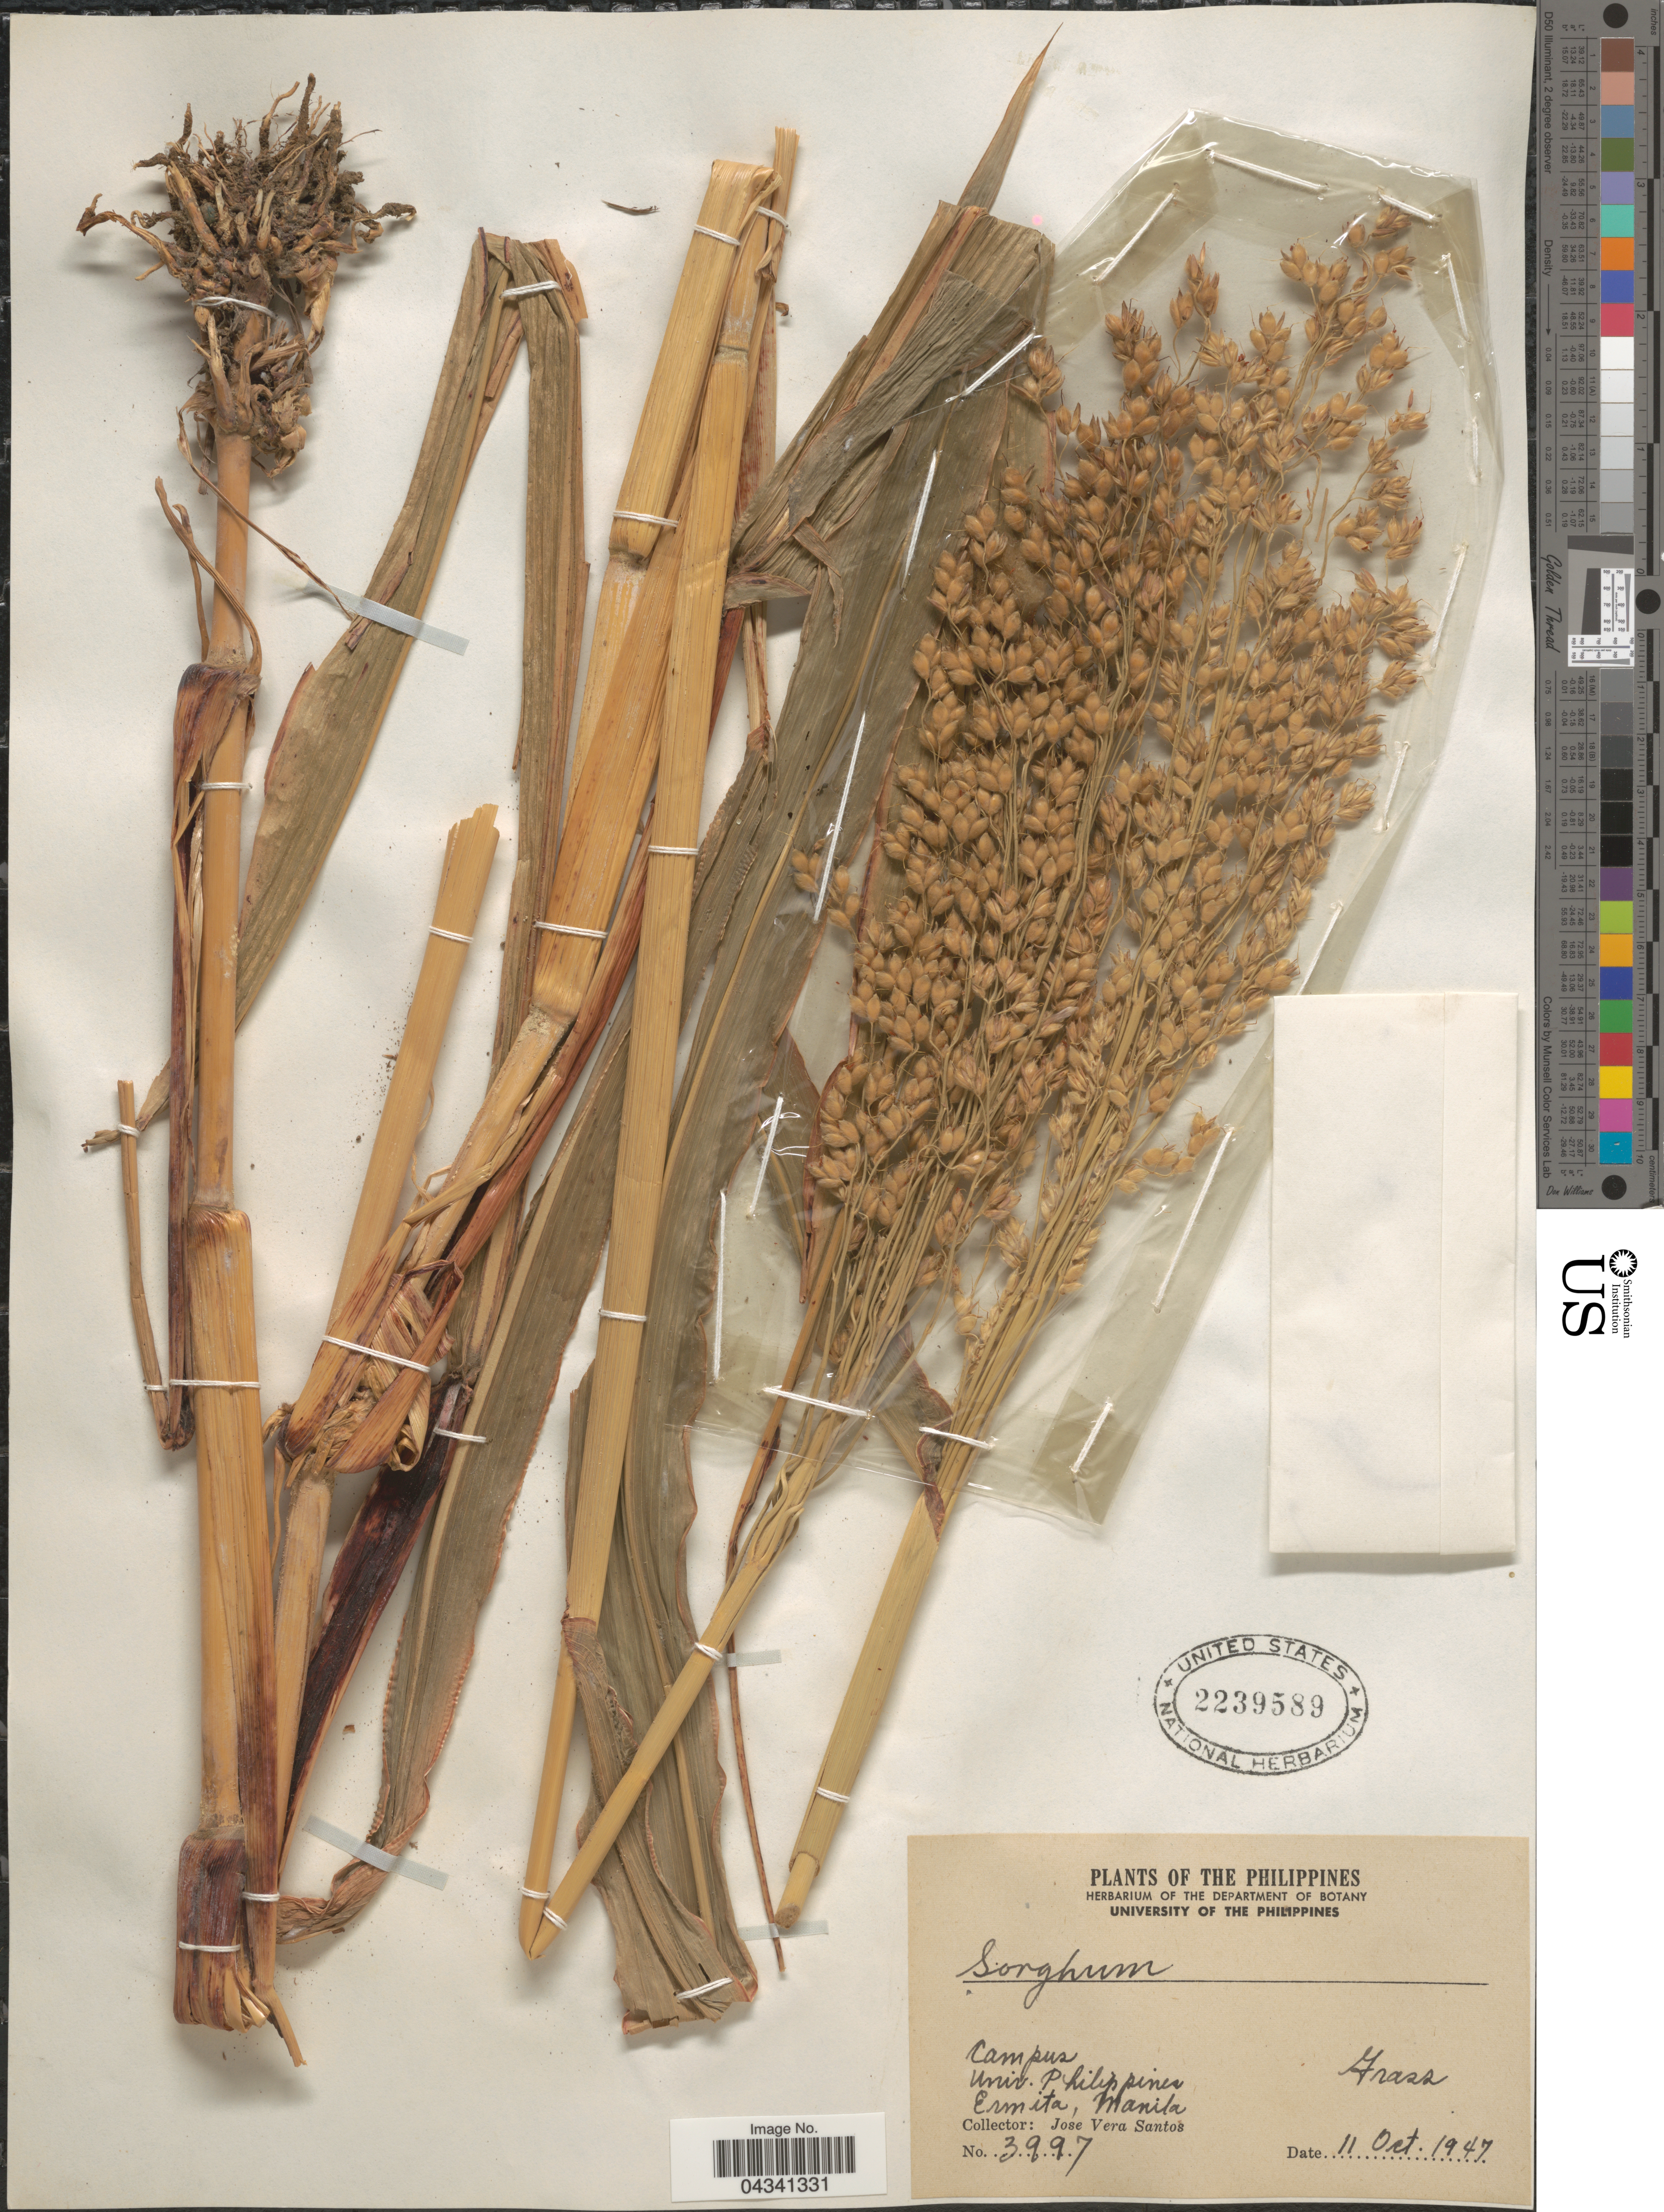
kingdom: Plantae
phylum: Tracheophyta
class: Liliopsida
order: Poales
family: Poaceae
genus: Sorghum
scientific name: Sorghum sp.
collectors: J. V. Santos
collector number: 3997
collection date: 1947-10-11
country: Philippines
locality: Campus. Univ. Philippines. Ermita, Manila.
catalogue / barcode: US 2239589